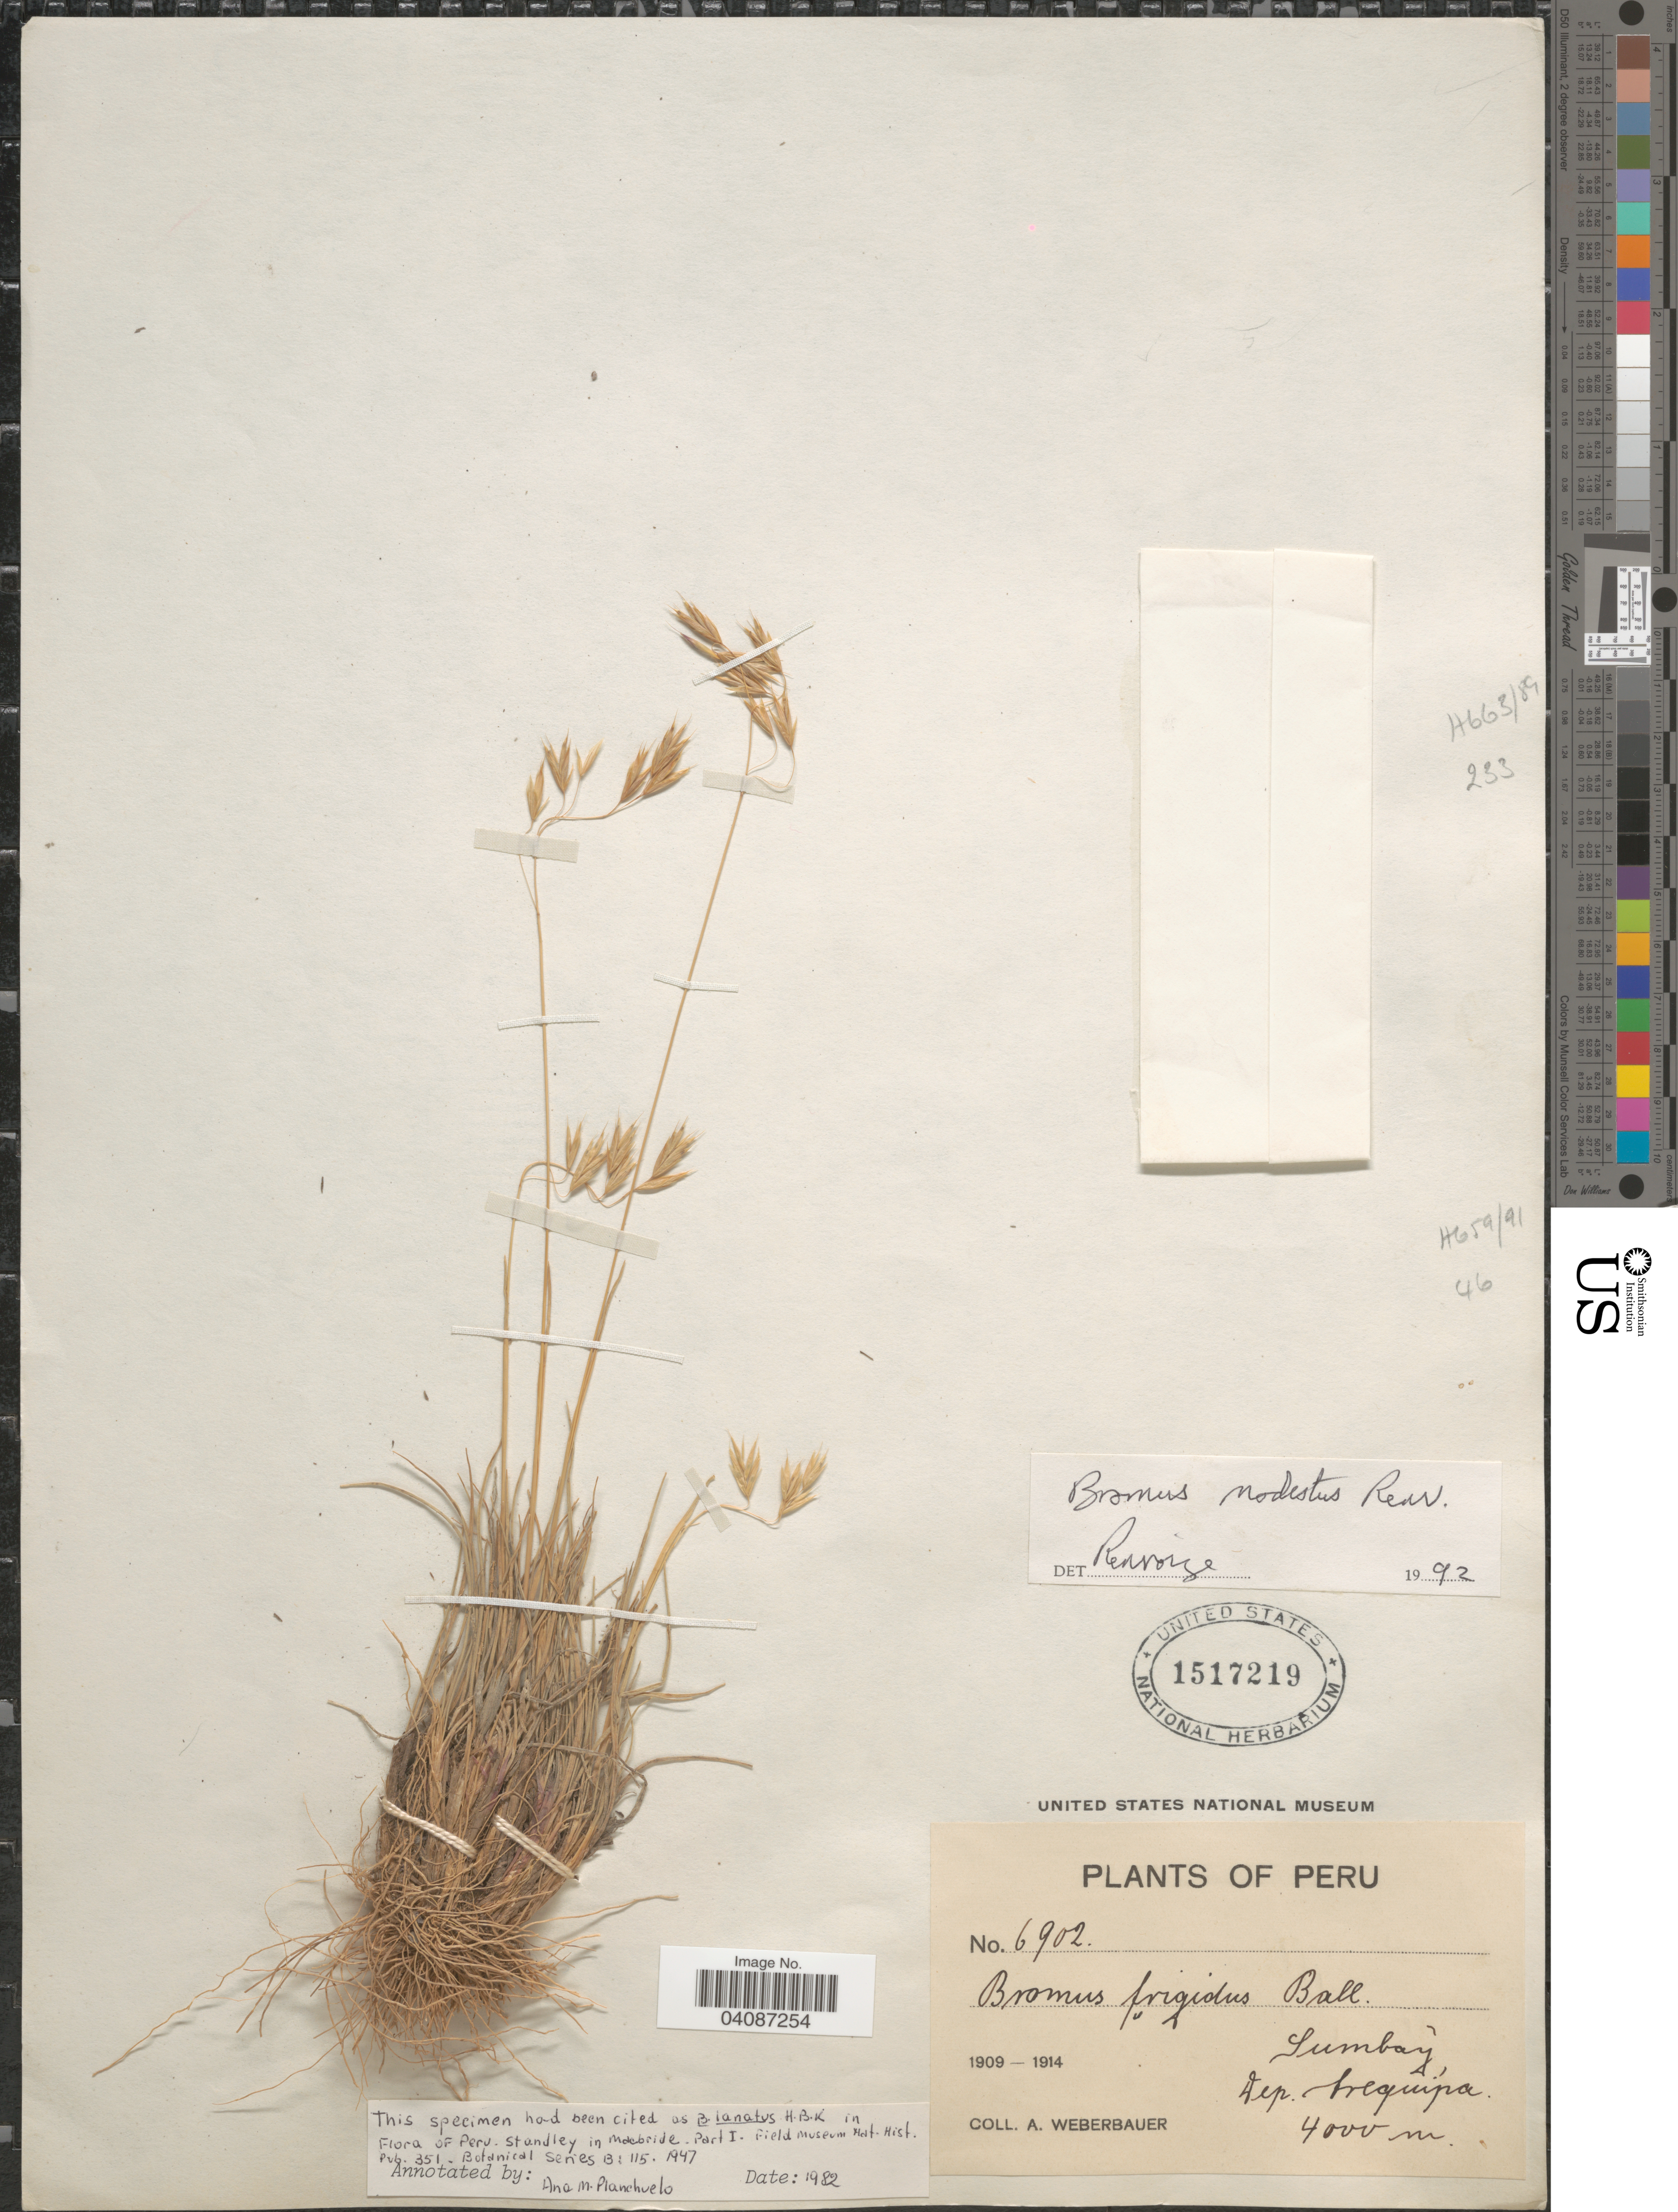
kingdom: Plantae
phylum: Tracheophyta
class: Liliopsida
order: Poales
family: Poaceae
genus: Bromus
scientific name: Bromus modestus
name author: Renvoize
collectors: A. Weberbauer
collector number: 6902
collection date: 1909/1914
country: Peru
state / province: Arequipa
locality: Sumbaŷ, Dep. Arequipa.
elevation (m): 4000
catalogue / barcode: US 1517219